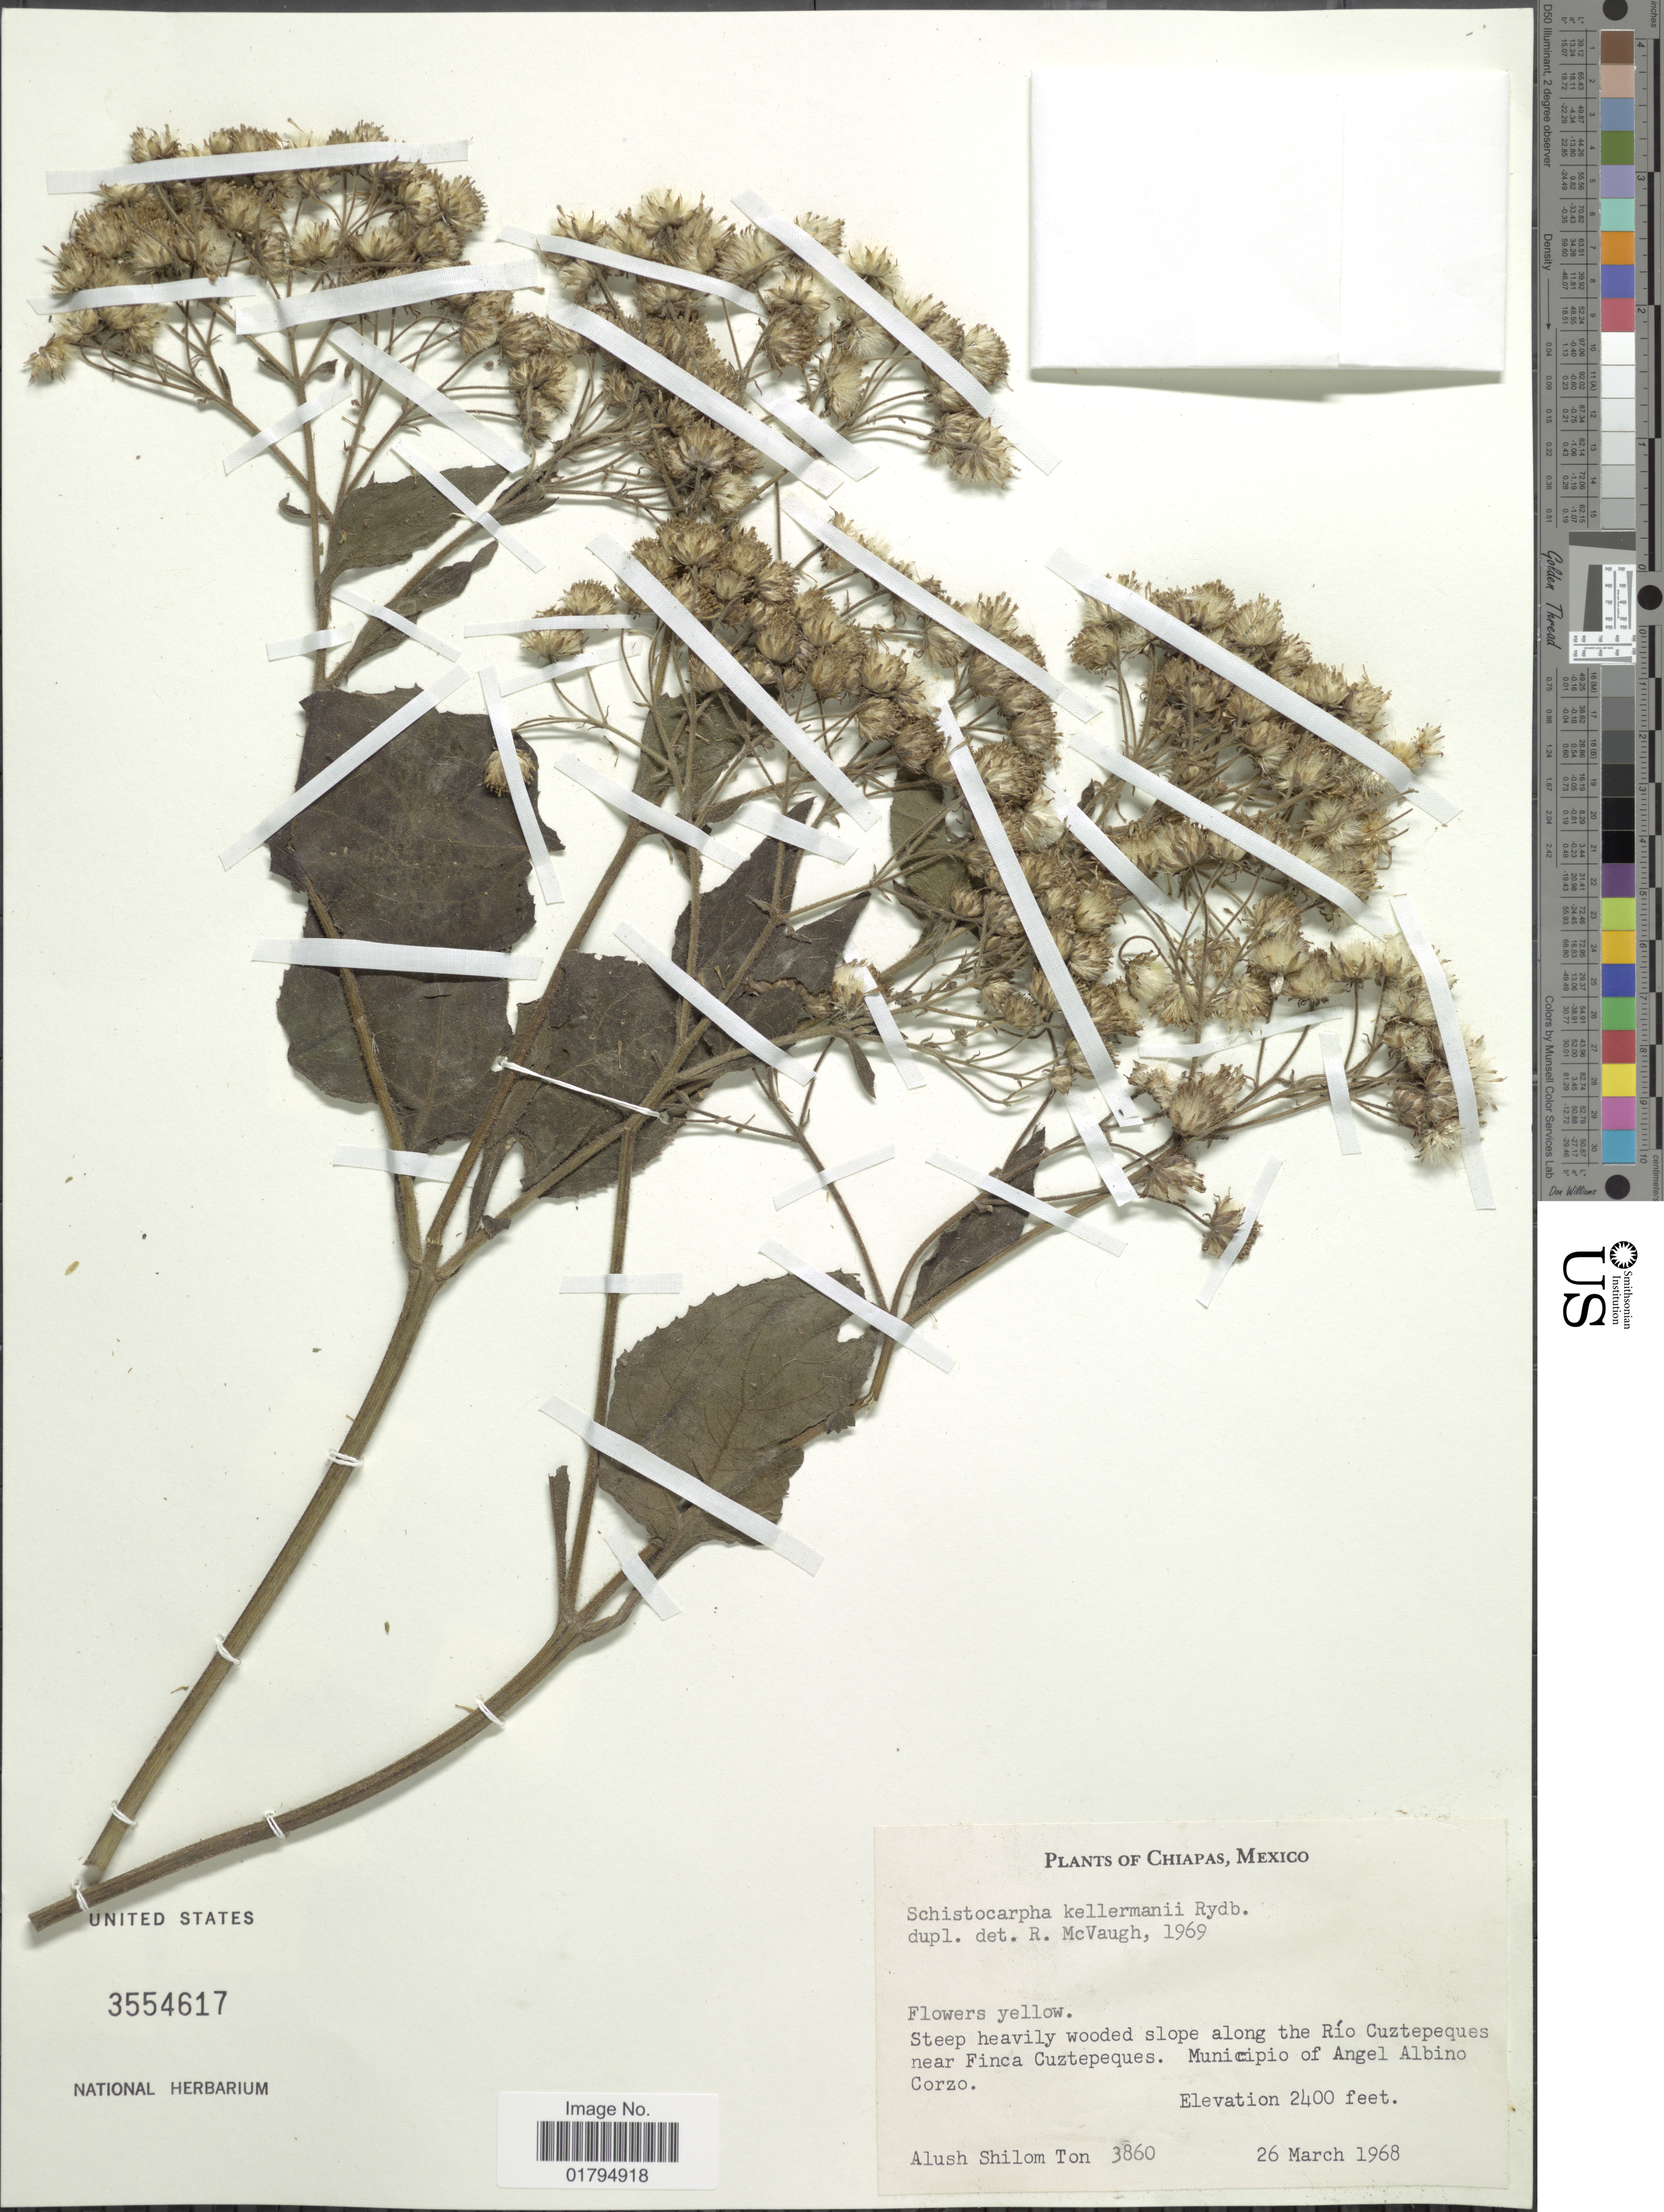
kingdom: Plantae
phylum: Tracheophyta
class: Magnoliopsida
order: Asterales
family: Asteraceae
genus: Schistocarpha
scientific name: Schistocarpha kellermanii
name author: Rydb.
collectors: A. M. Ton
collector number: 3860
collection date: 1968-03-26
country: Mexico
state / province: Chiapas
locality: Along the Rio Cuztepeques near Finca Cuztepeques. Municipio of Angel Albino Corzo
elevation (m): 732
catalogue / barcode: US 3554617